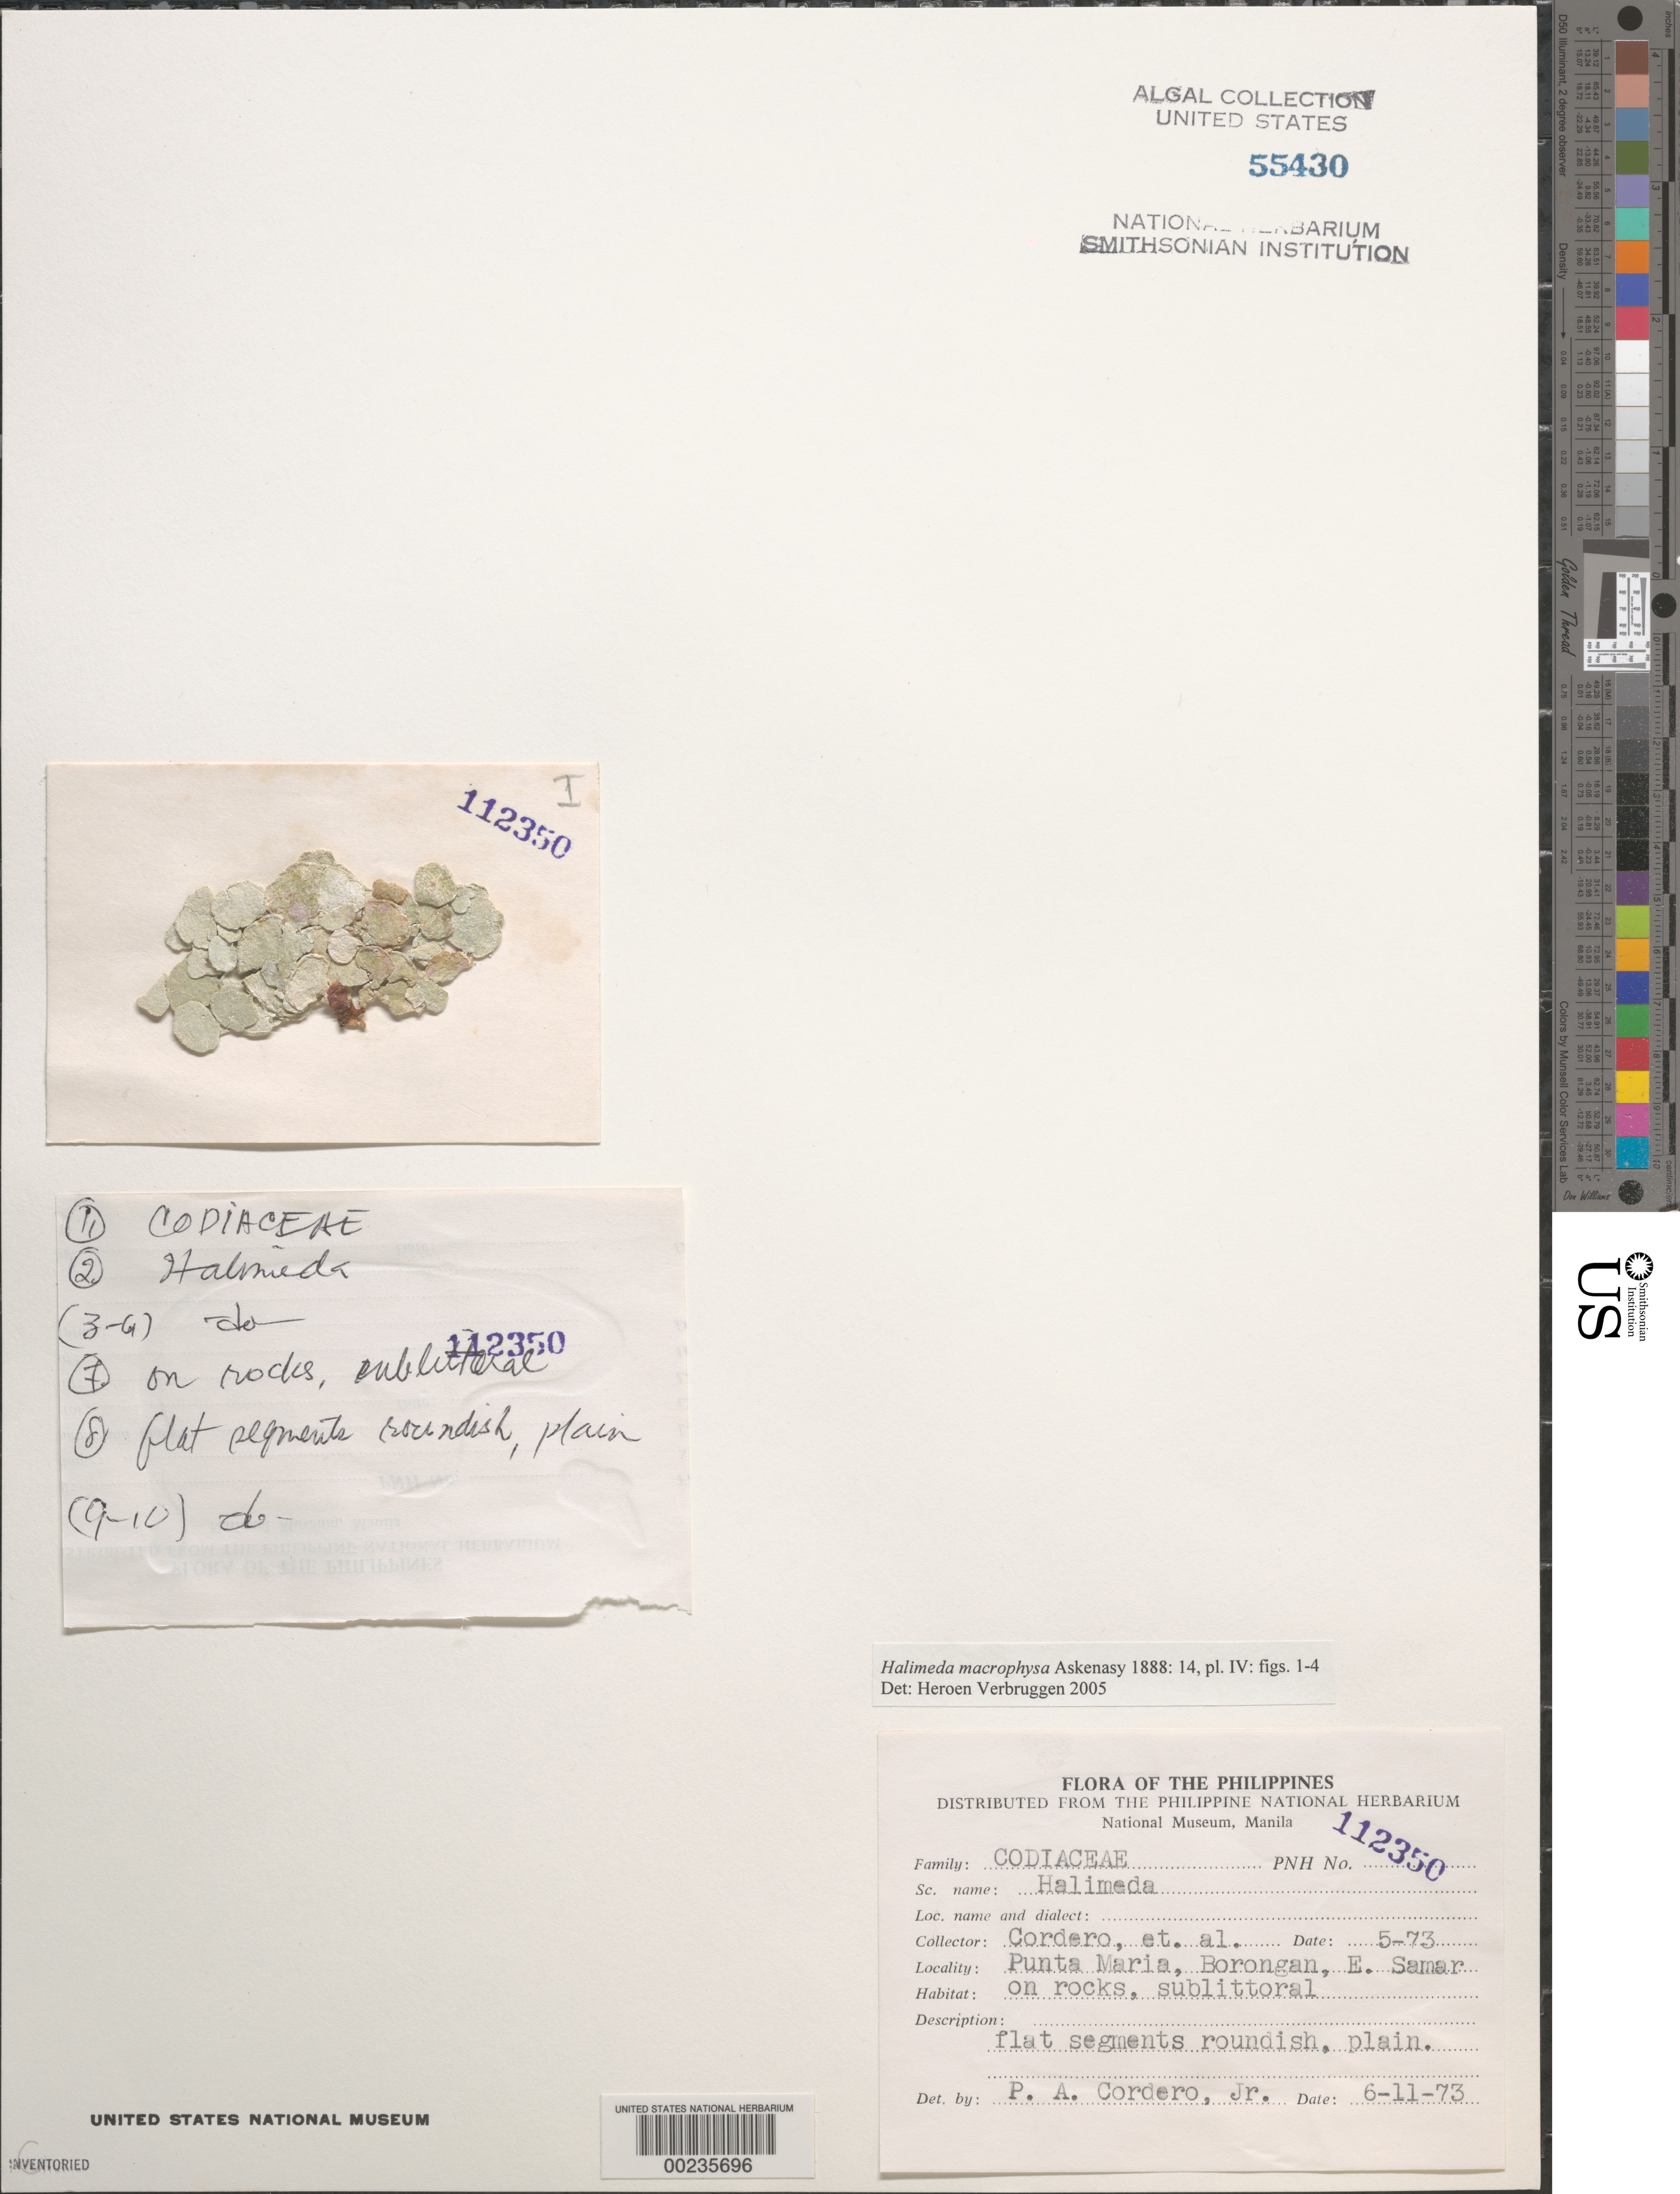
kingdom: Plantae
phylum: Chlorophyta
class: Ulvophyceae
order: Bryopsidales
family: Halimedaceae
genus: Halimeda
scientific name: Halimeda macrophysa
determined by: Verbruggen, H.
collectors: P. A. Cordero et al.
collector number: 112350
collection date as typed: May 1973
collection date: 1973-05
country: Philippines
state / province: Eastern Visayas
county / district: Eastern Samar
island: Samar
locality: Punta Maria, Borongan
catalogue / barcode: US 55430